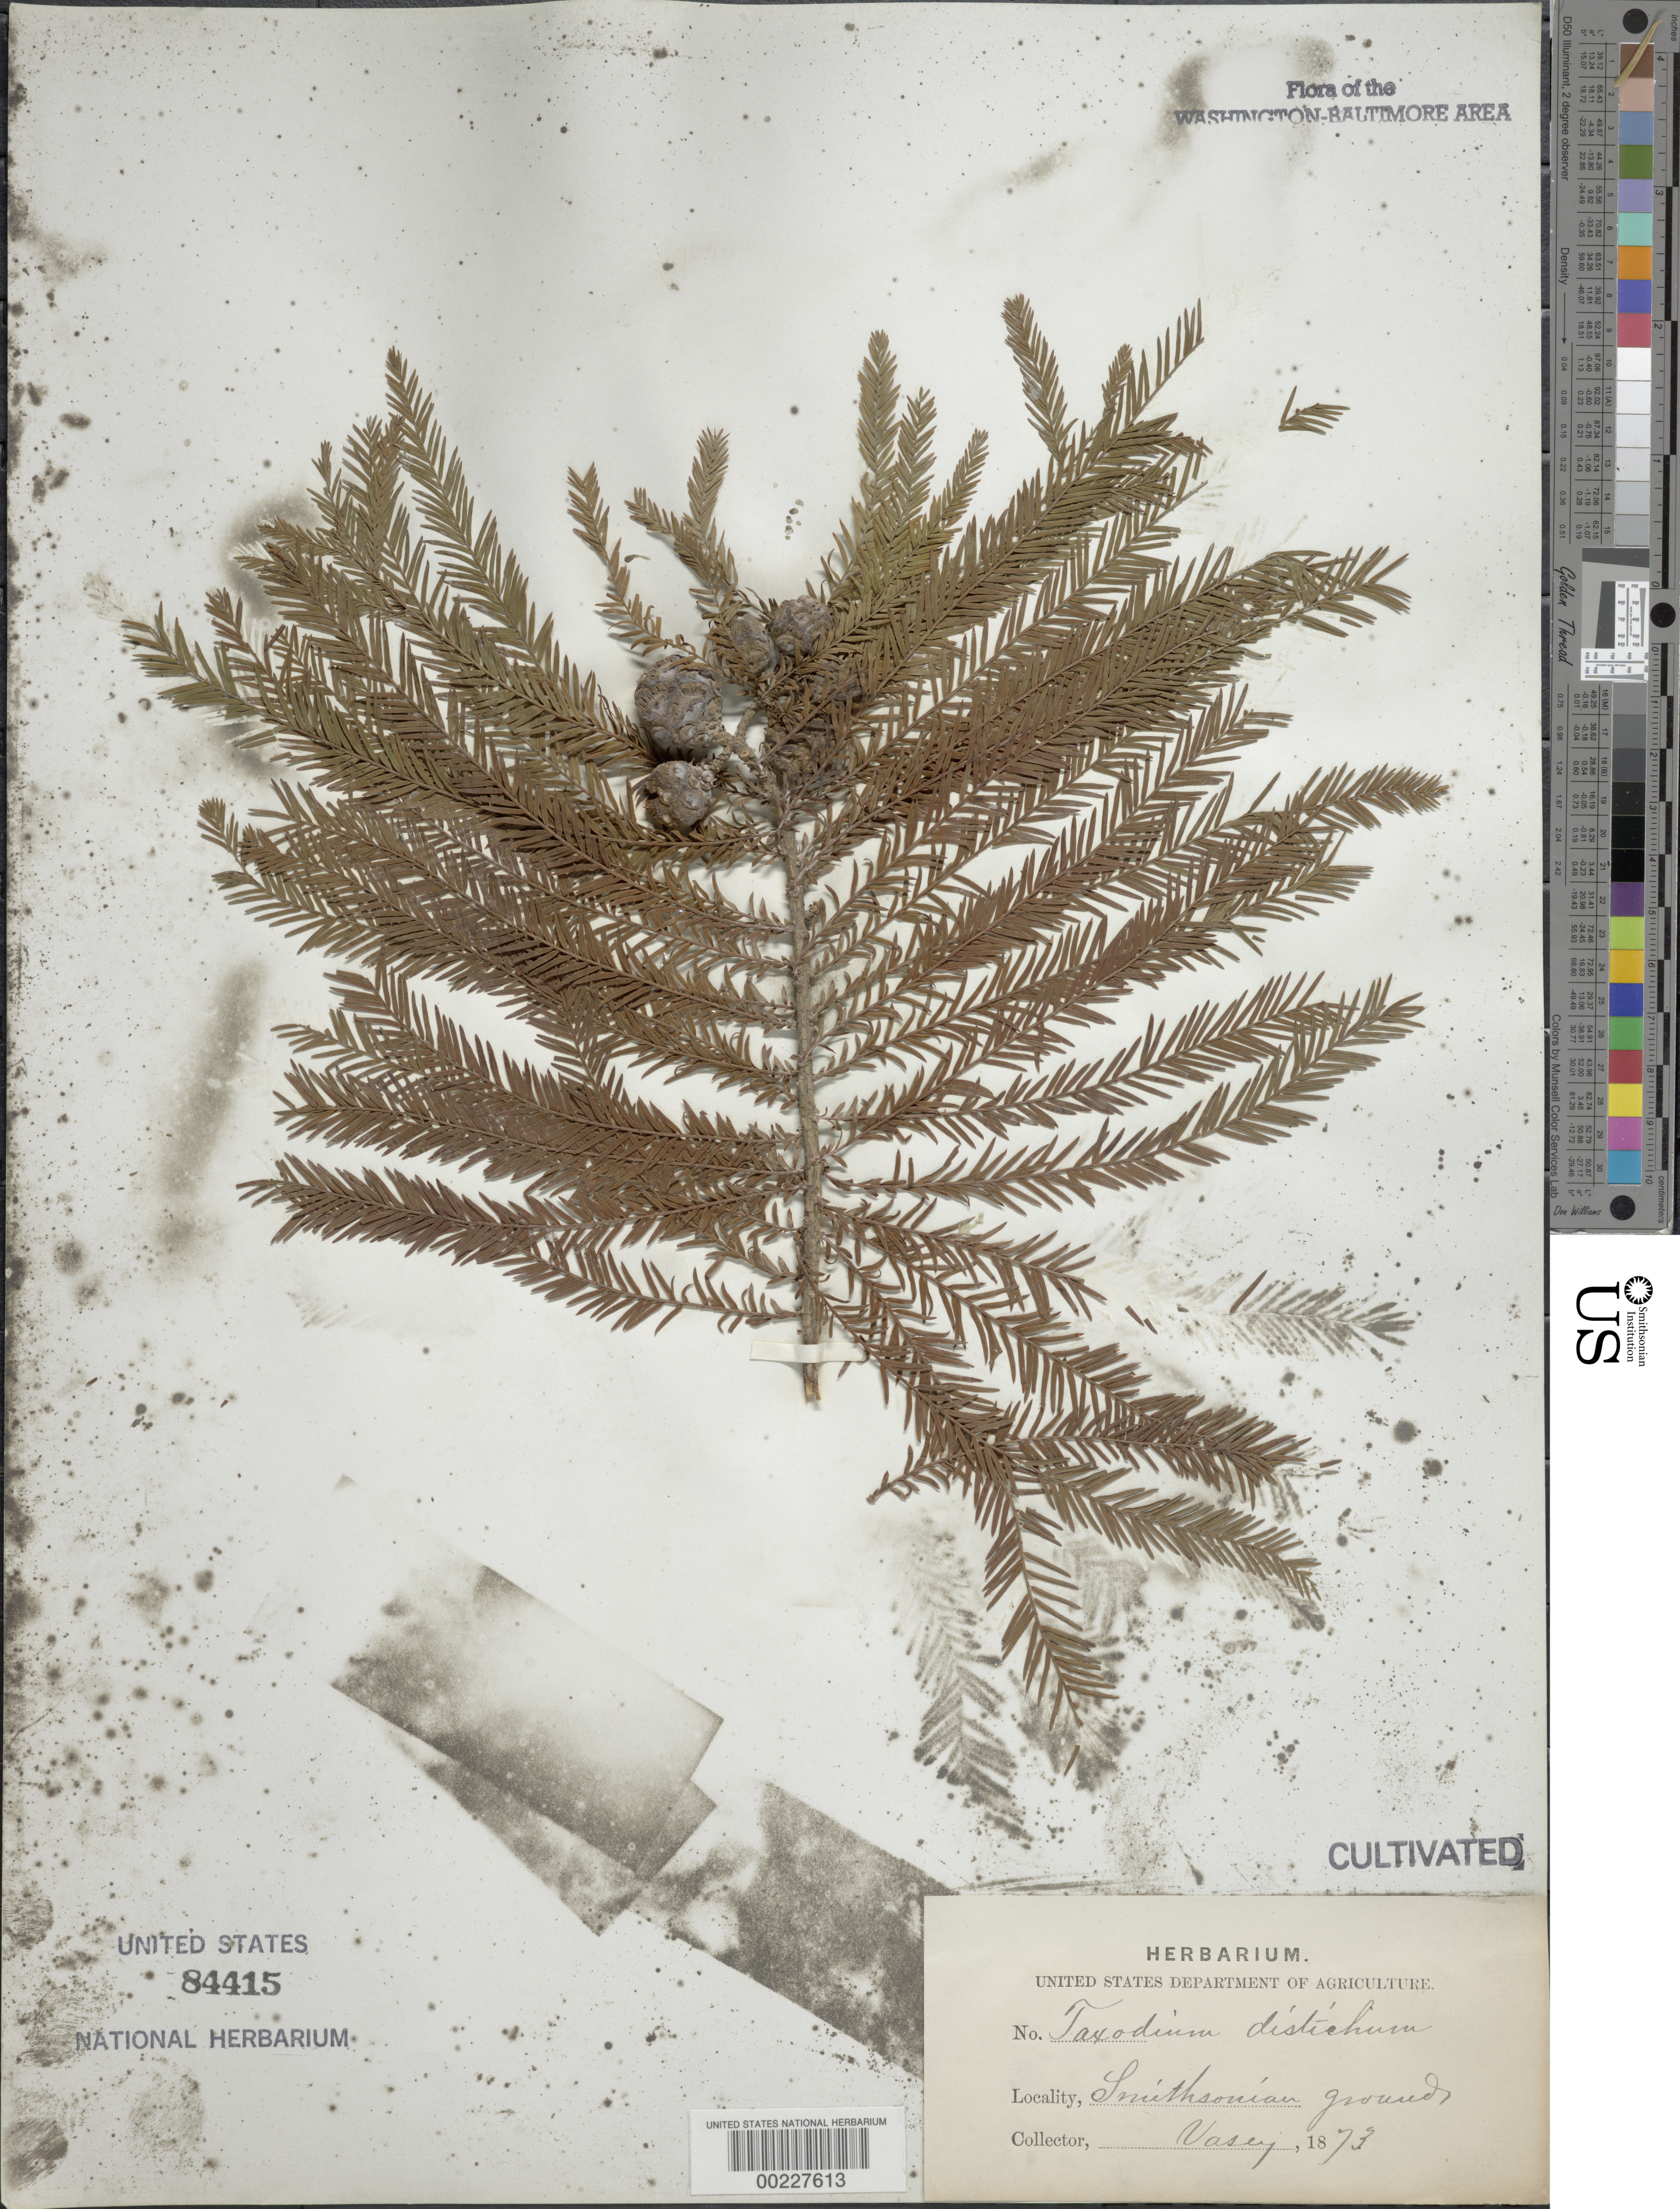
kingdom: Plantae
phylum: Tracheophyta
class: Pinopsida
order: Pinales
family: Cupressaceae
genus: Taxodium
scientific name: Taxodium distichum var. imbricarium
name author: (L.) Rich.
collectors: G. R. Vasey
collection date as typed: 1873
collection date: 1873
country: United States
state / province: District of Columbia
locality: Smithsonian grounds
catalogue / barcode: US 84415